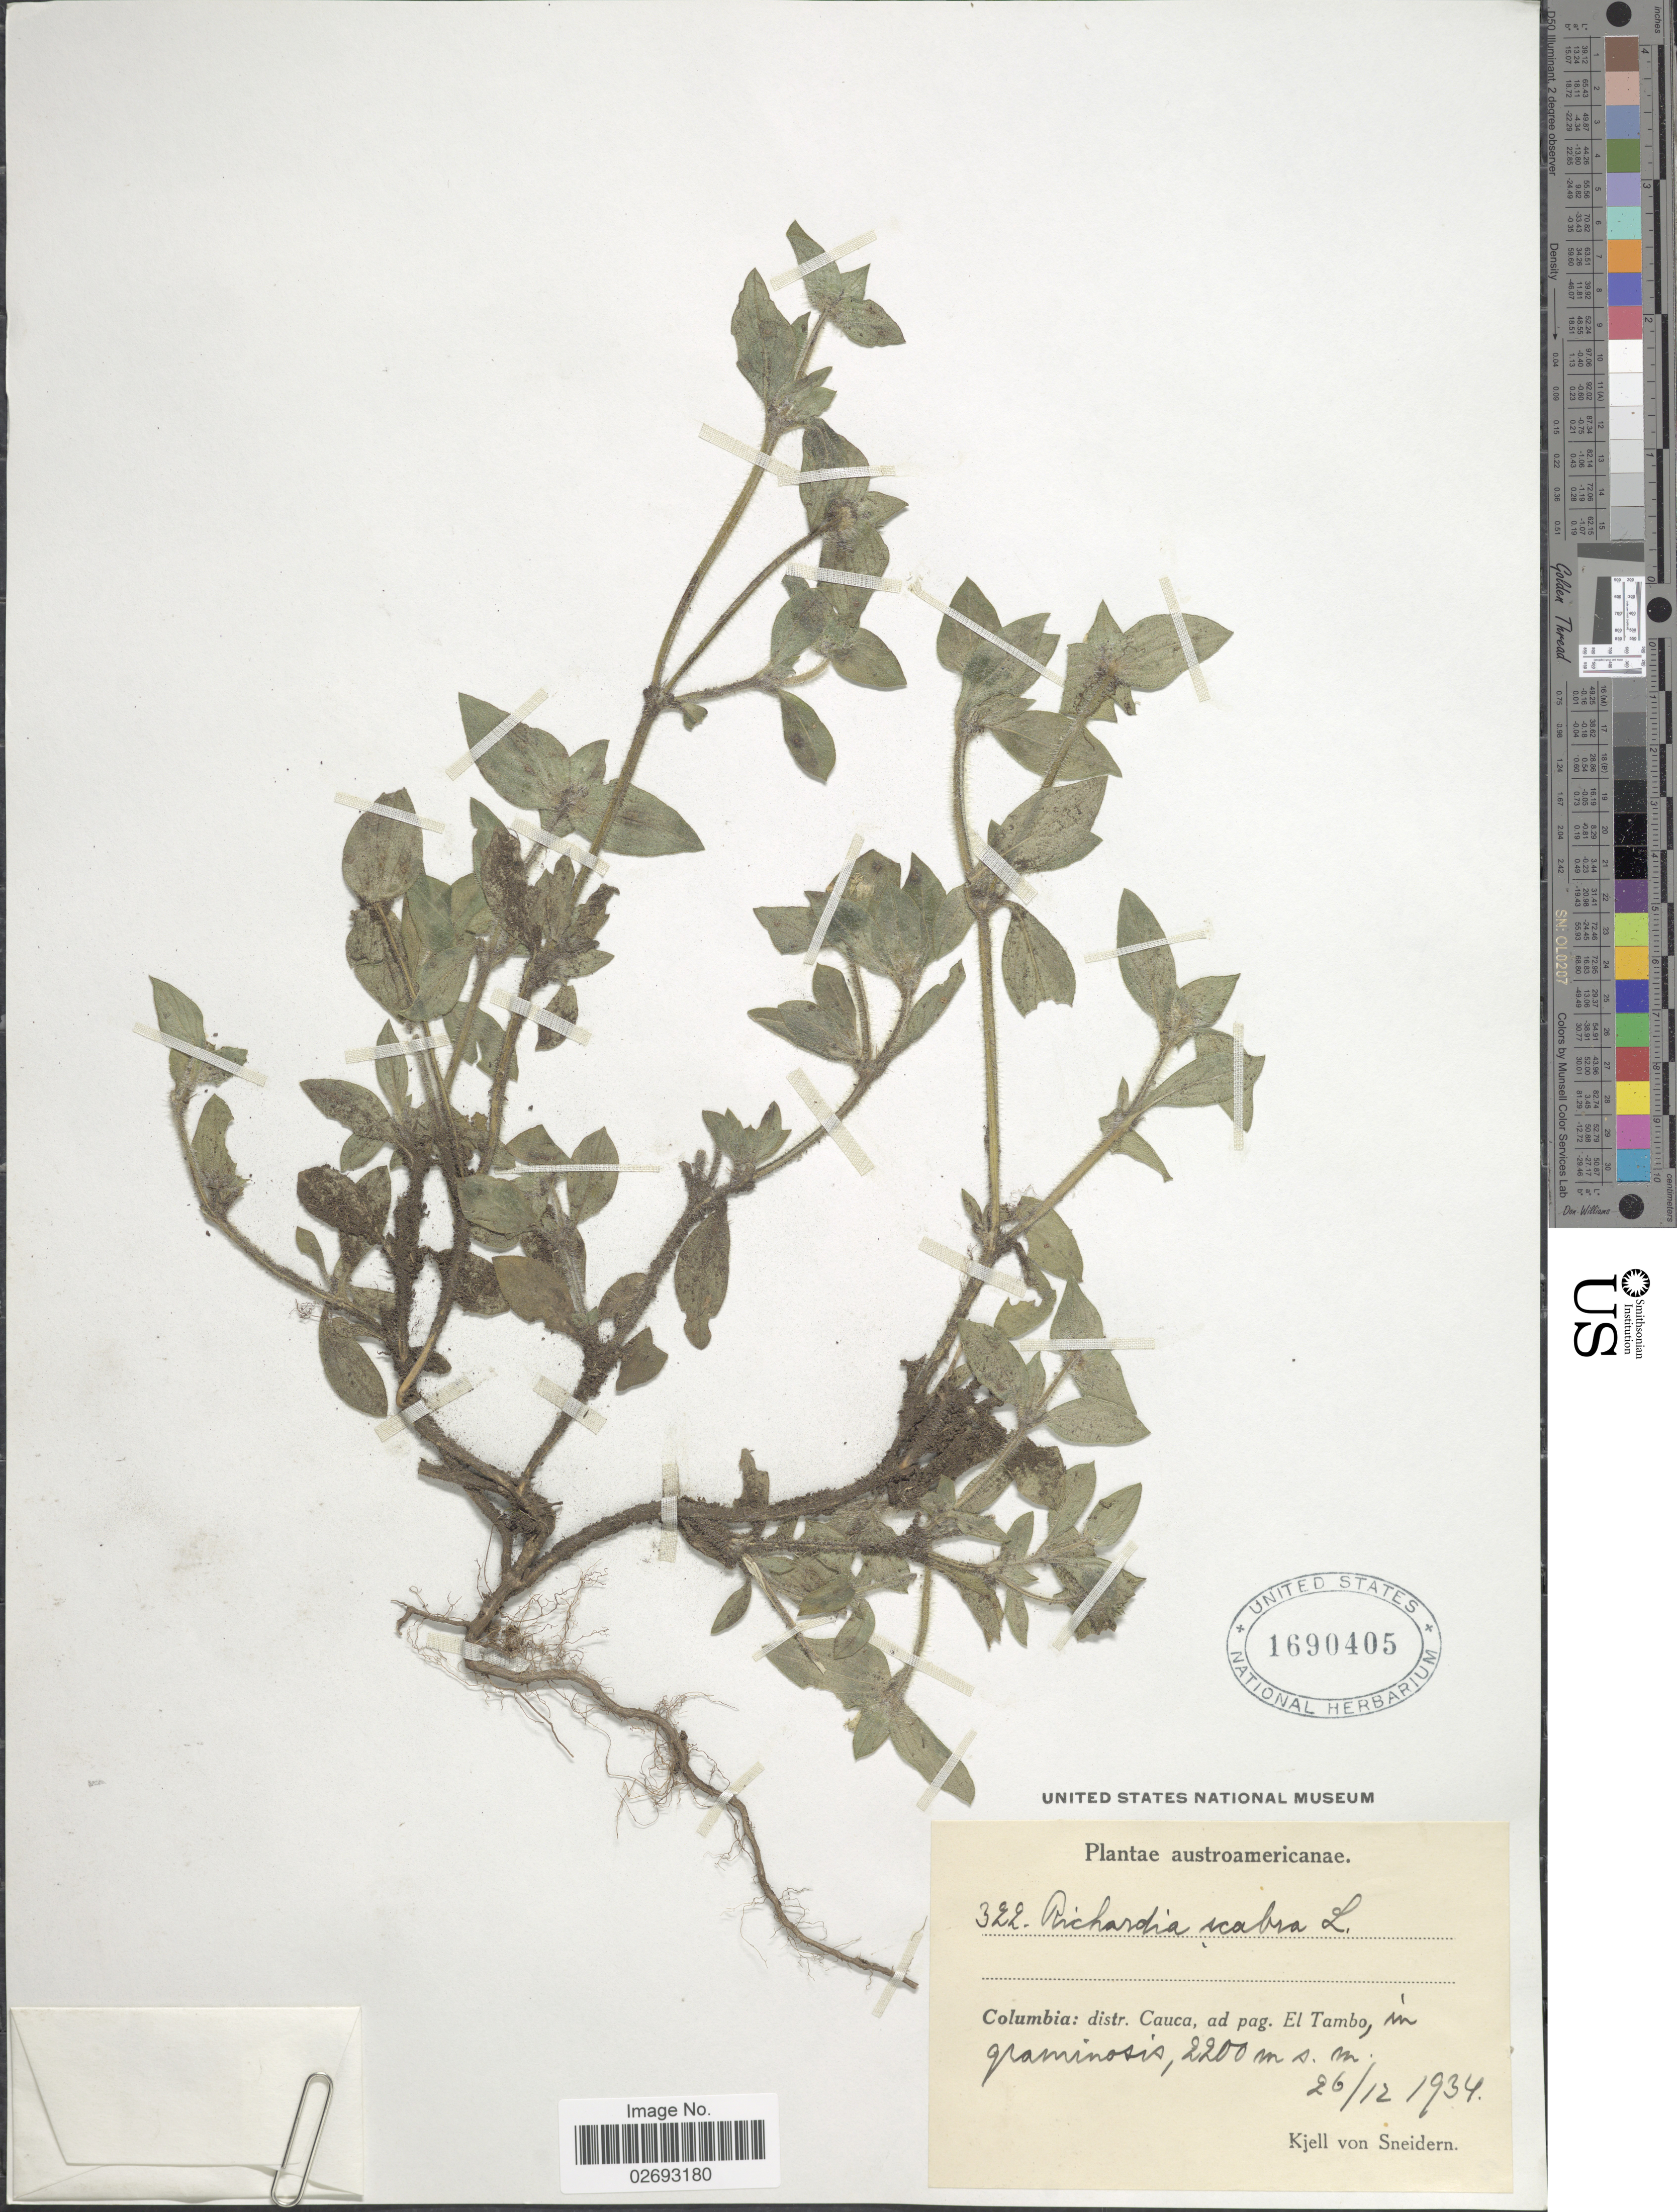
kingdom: Plantae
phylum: Tracheophyta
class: Magnoliopsida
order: Gentianales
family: Rubiaceae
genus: Richardia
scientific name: Richardia scabra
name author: L.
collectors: K. von Sneidern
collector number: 322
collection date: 1934-12-26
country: Colombia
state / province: Cauca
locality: Ad pag. El Tambo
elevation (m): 2200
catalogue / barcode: US 1690405